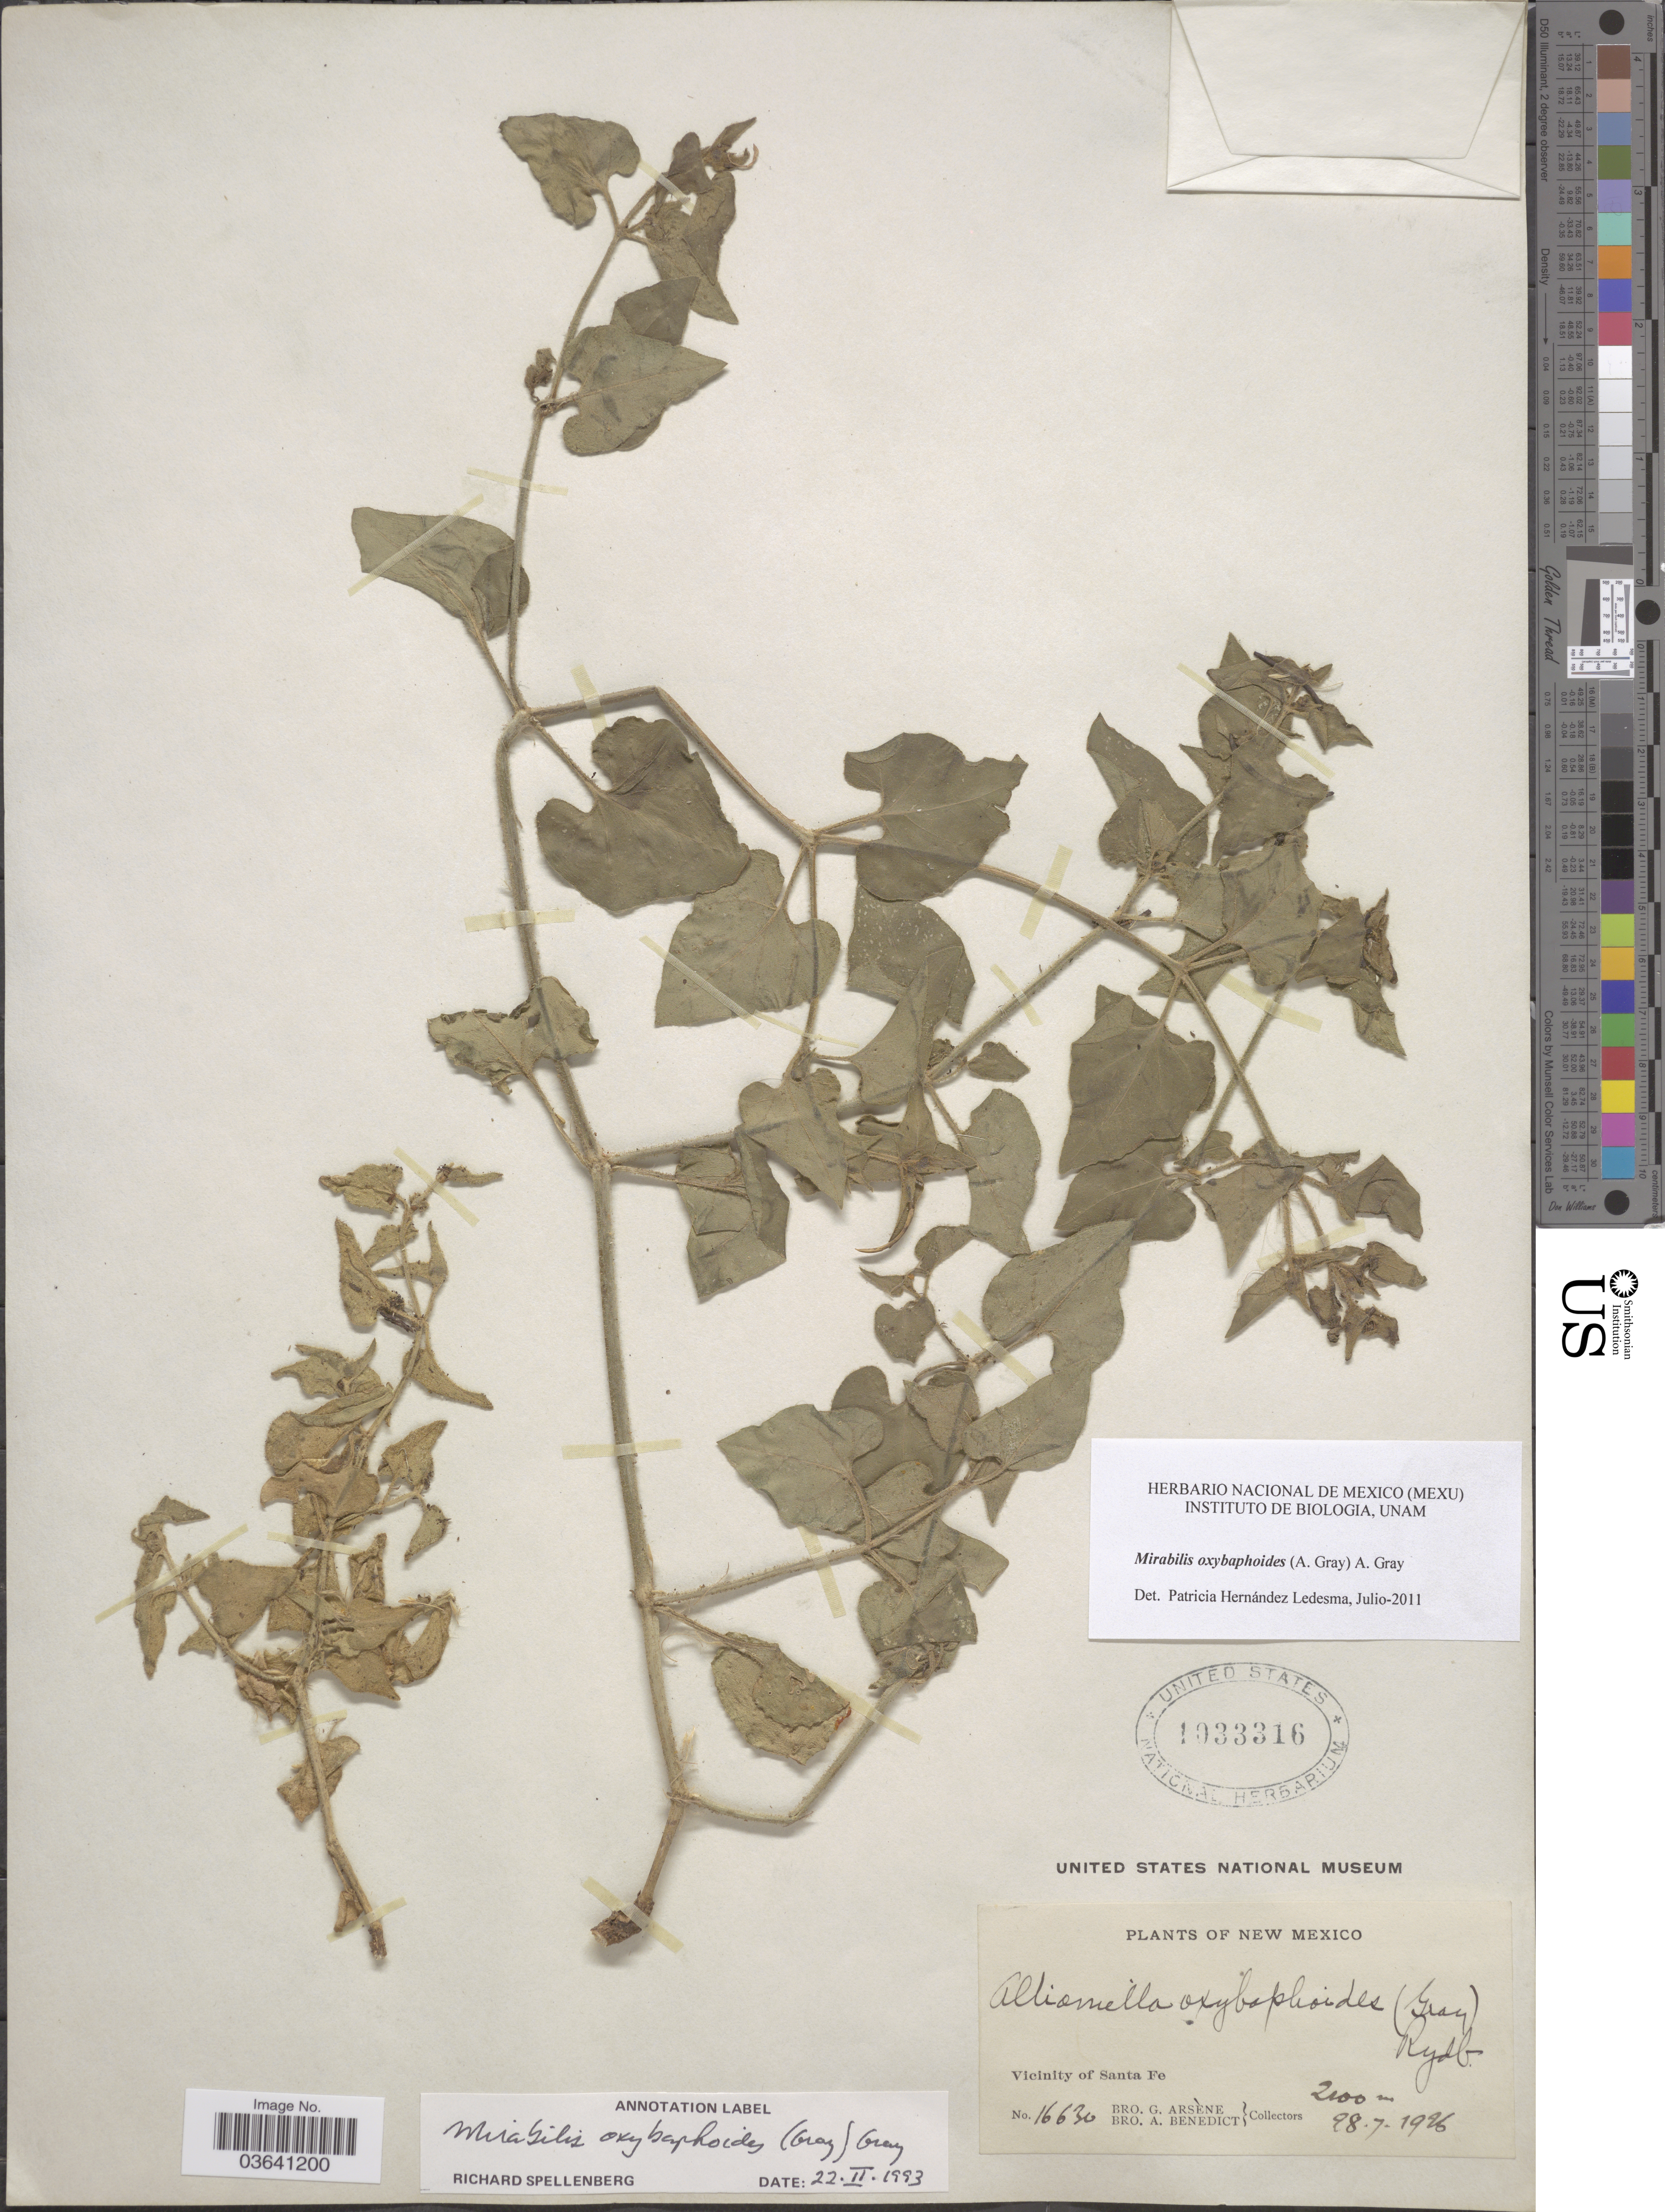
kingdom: Plantae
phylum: Tracheophyta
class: Magnoliopsida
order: Caryophyllales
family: Nyctaginaceae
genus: Mirabilis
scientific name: Mirabilis oxybaphoides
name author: (A. Gray) A. Gray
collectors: Bro. G. Arsène & Bro. A. Benedict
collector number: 16630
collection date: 1926-07-28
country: United States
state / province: New Mexico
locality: Vicinity of Santa Fe.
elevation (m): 2100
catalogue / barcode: US 1033316